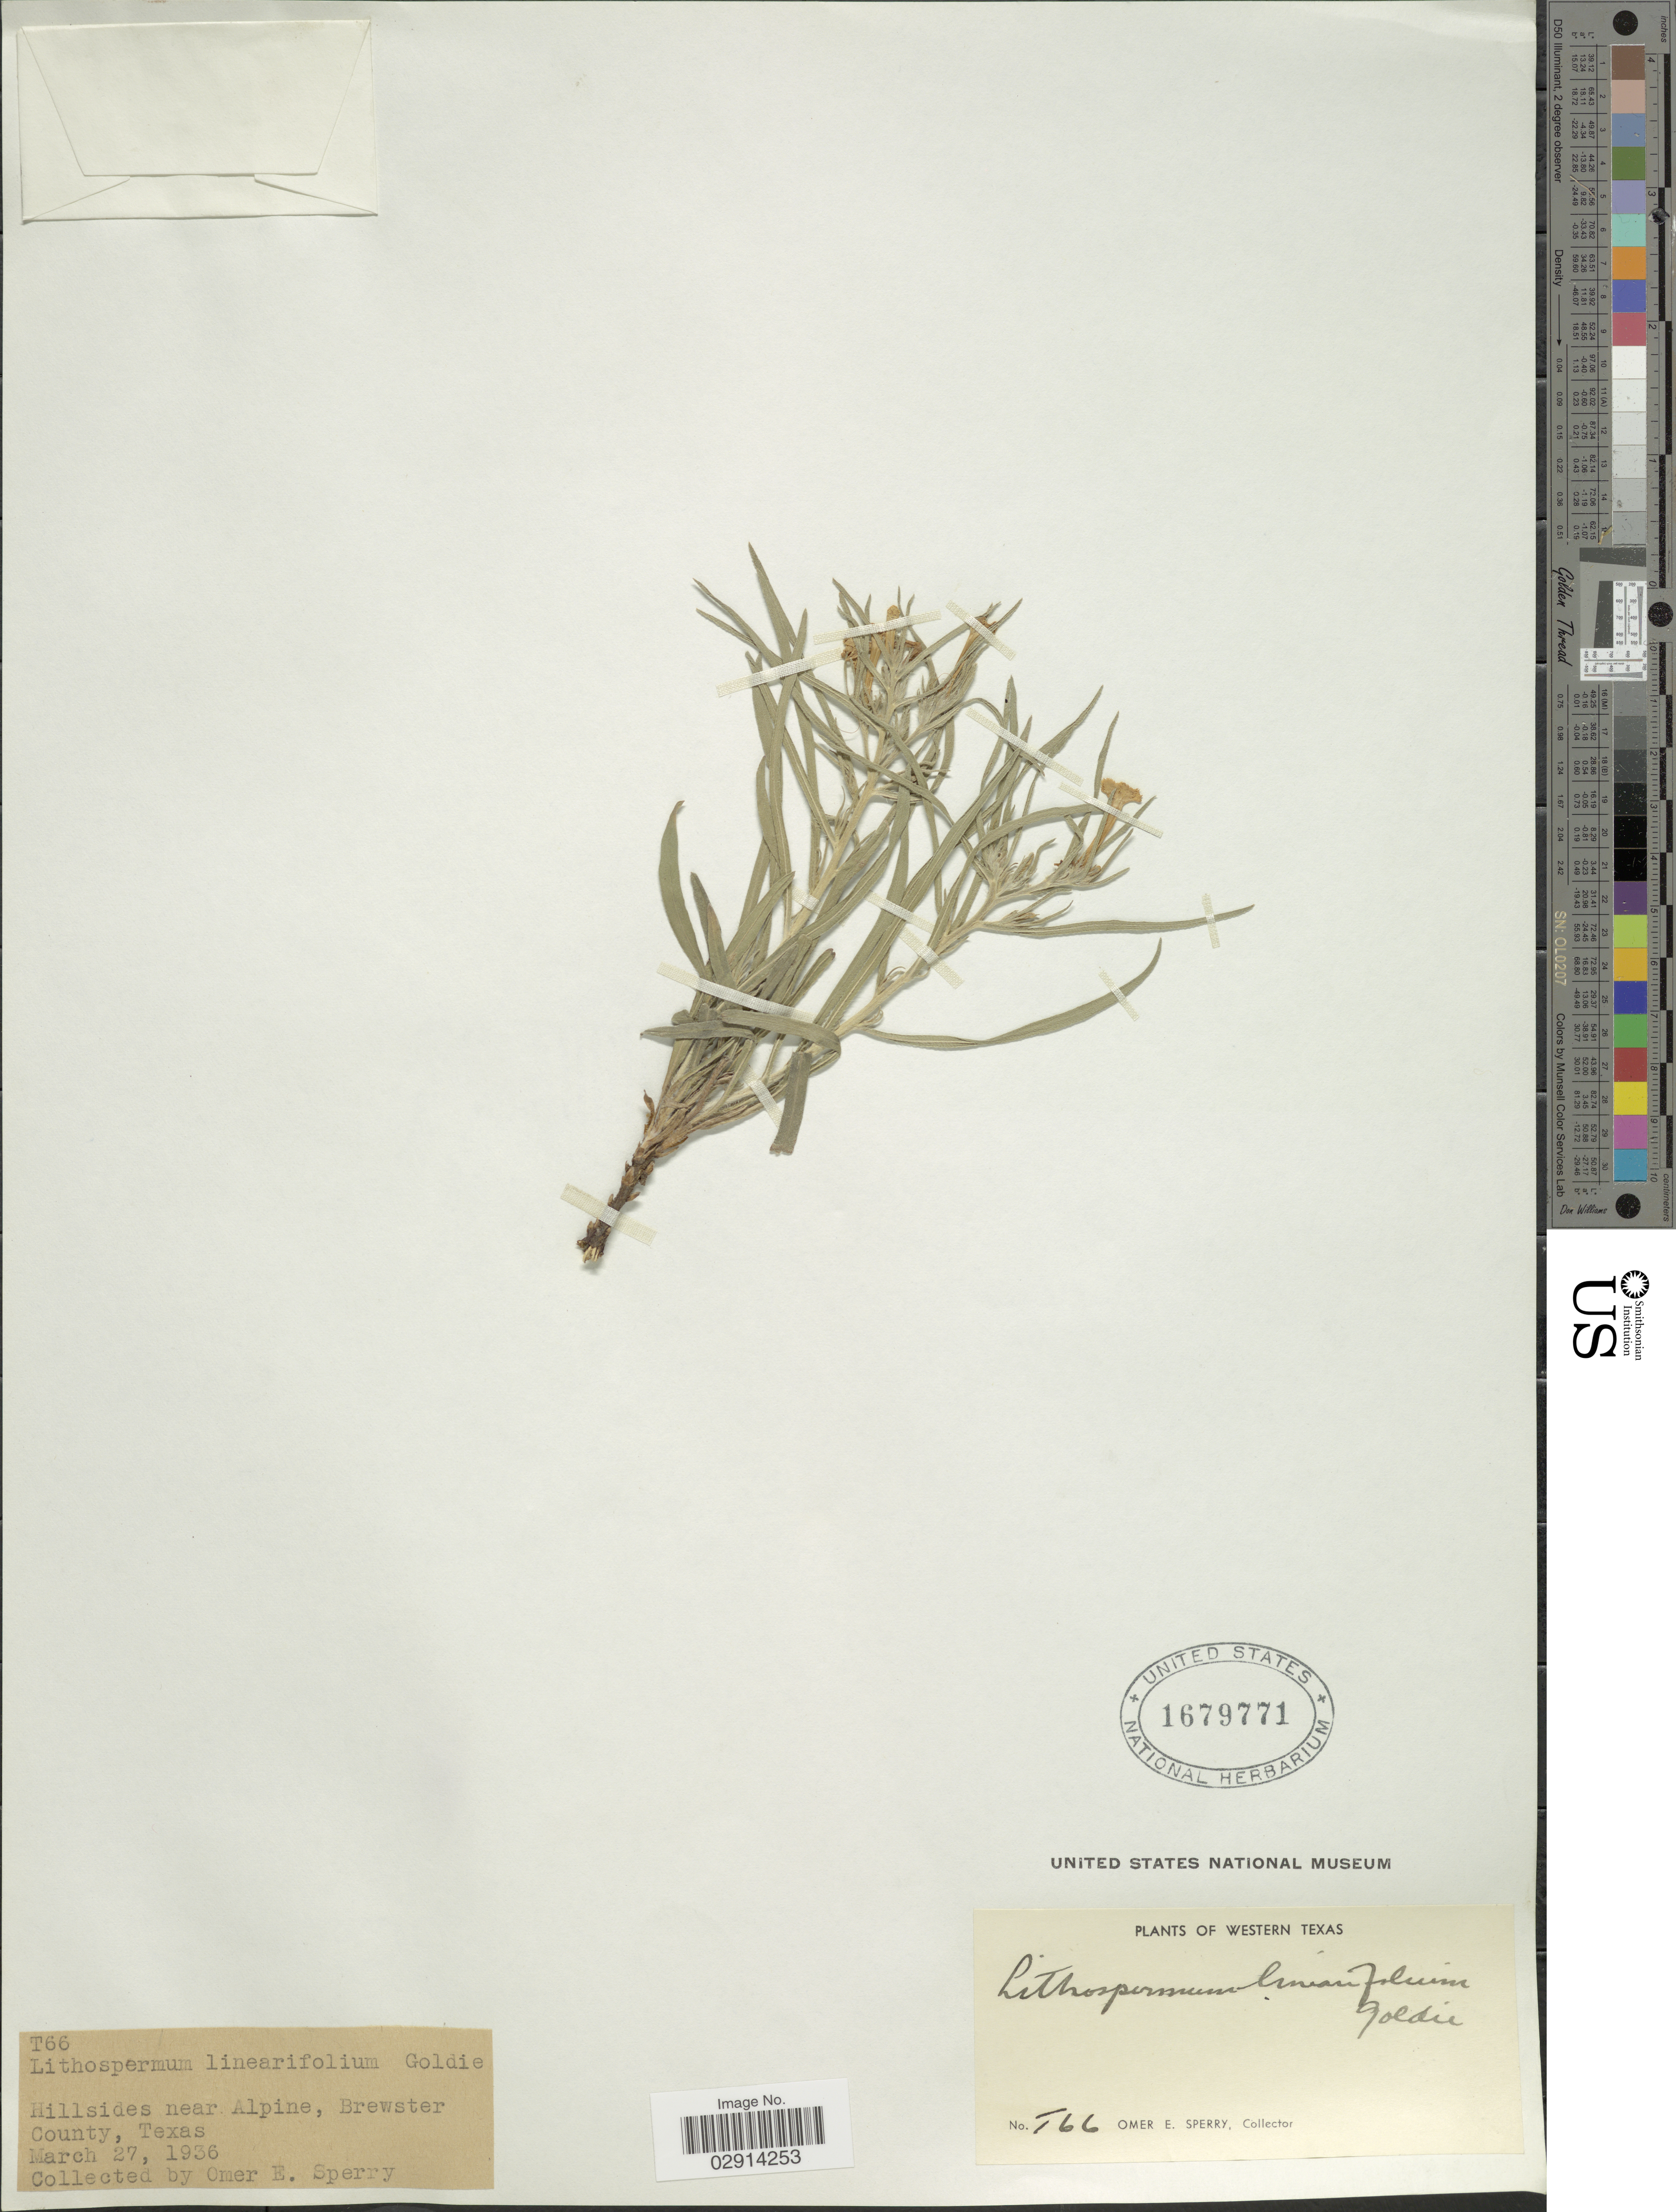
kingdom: Plantae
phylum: Tracheophyta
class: Magnoliopsida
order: Boraginales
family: Boraginaceae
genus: Lithospermum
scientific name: Lithospermum incisum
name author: Lehm.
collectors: O. E. Sperry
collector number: T66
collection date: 1936-03-27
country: United States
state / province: Texas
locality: Western Texas, Hillsides near Alpine, Brewster County.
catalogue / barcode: US 1679771